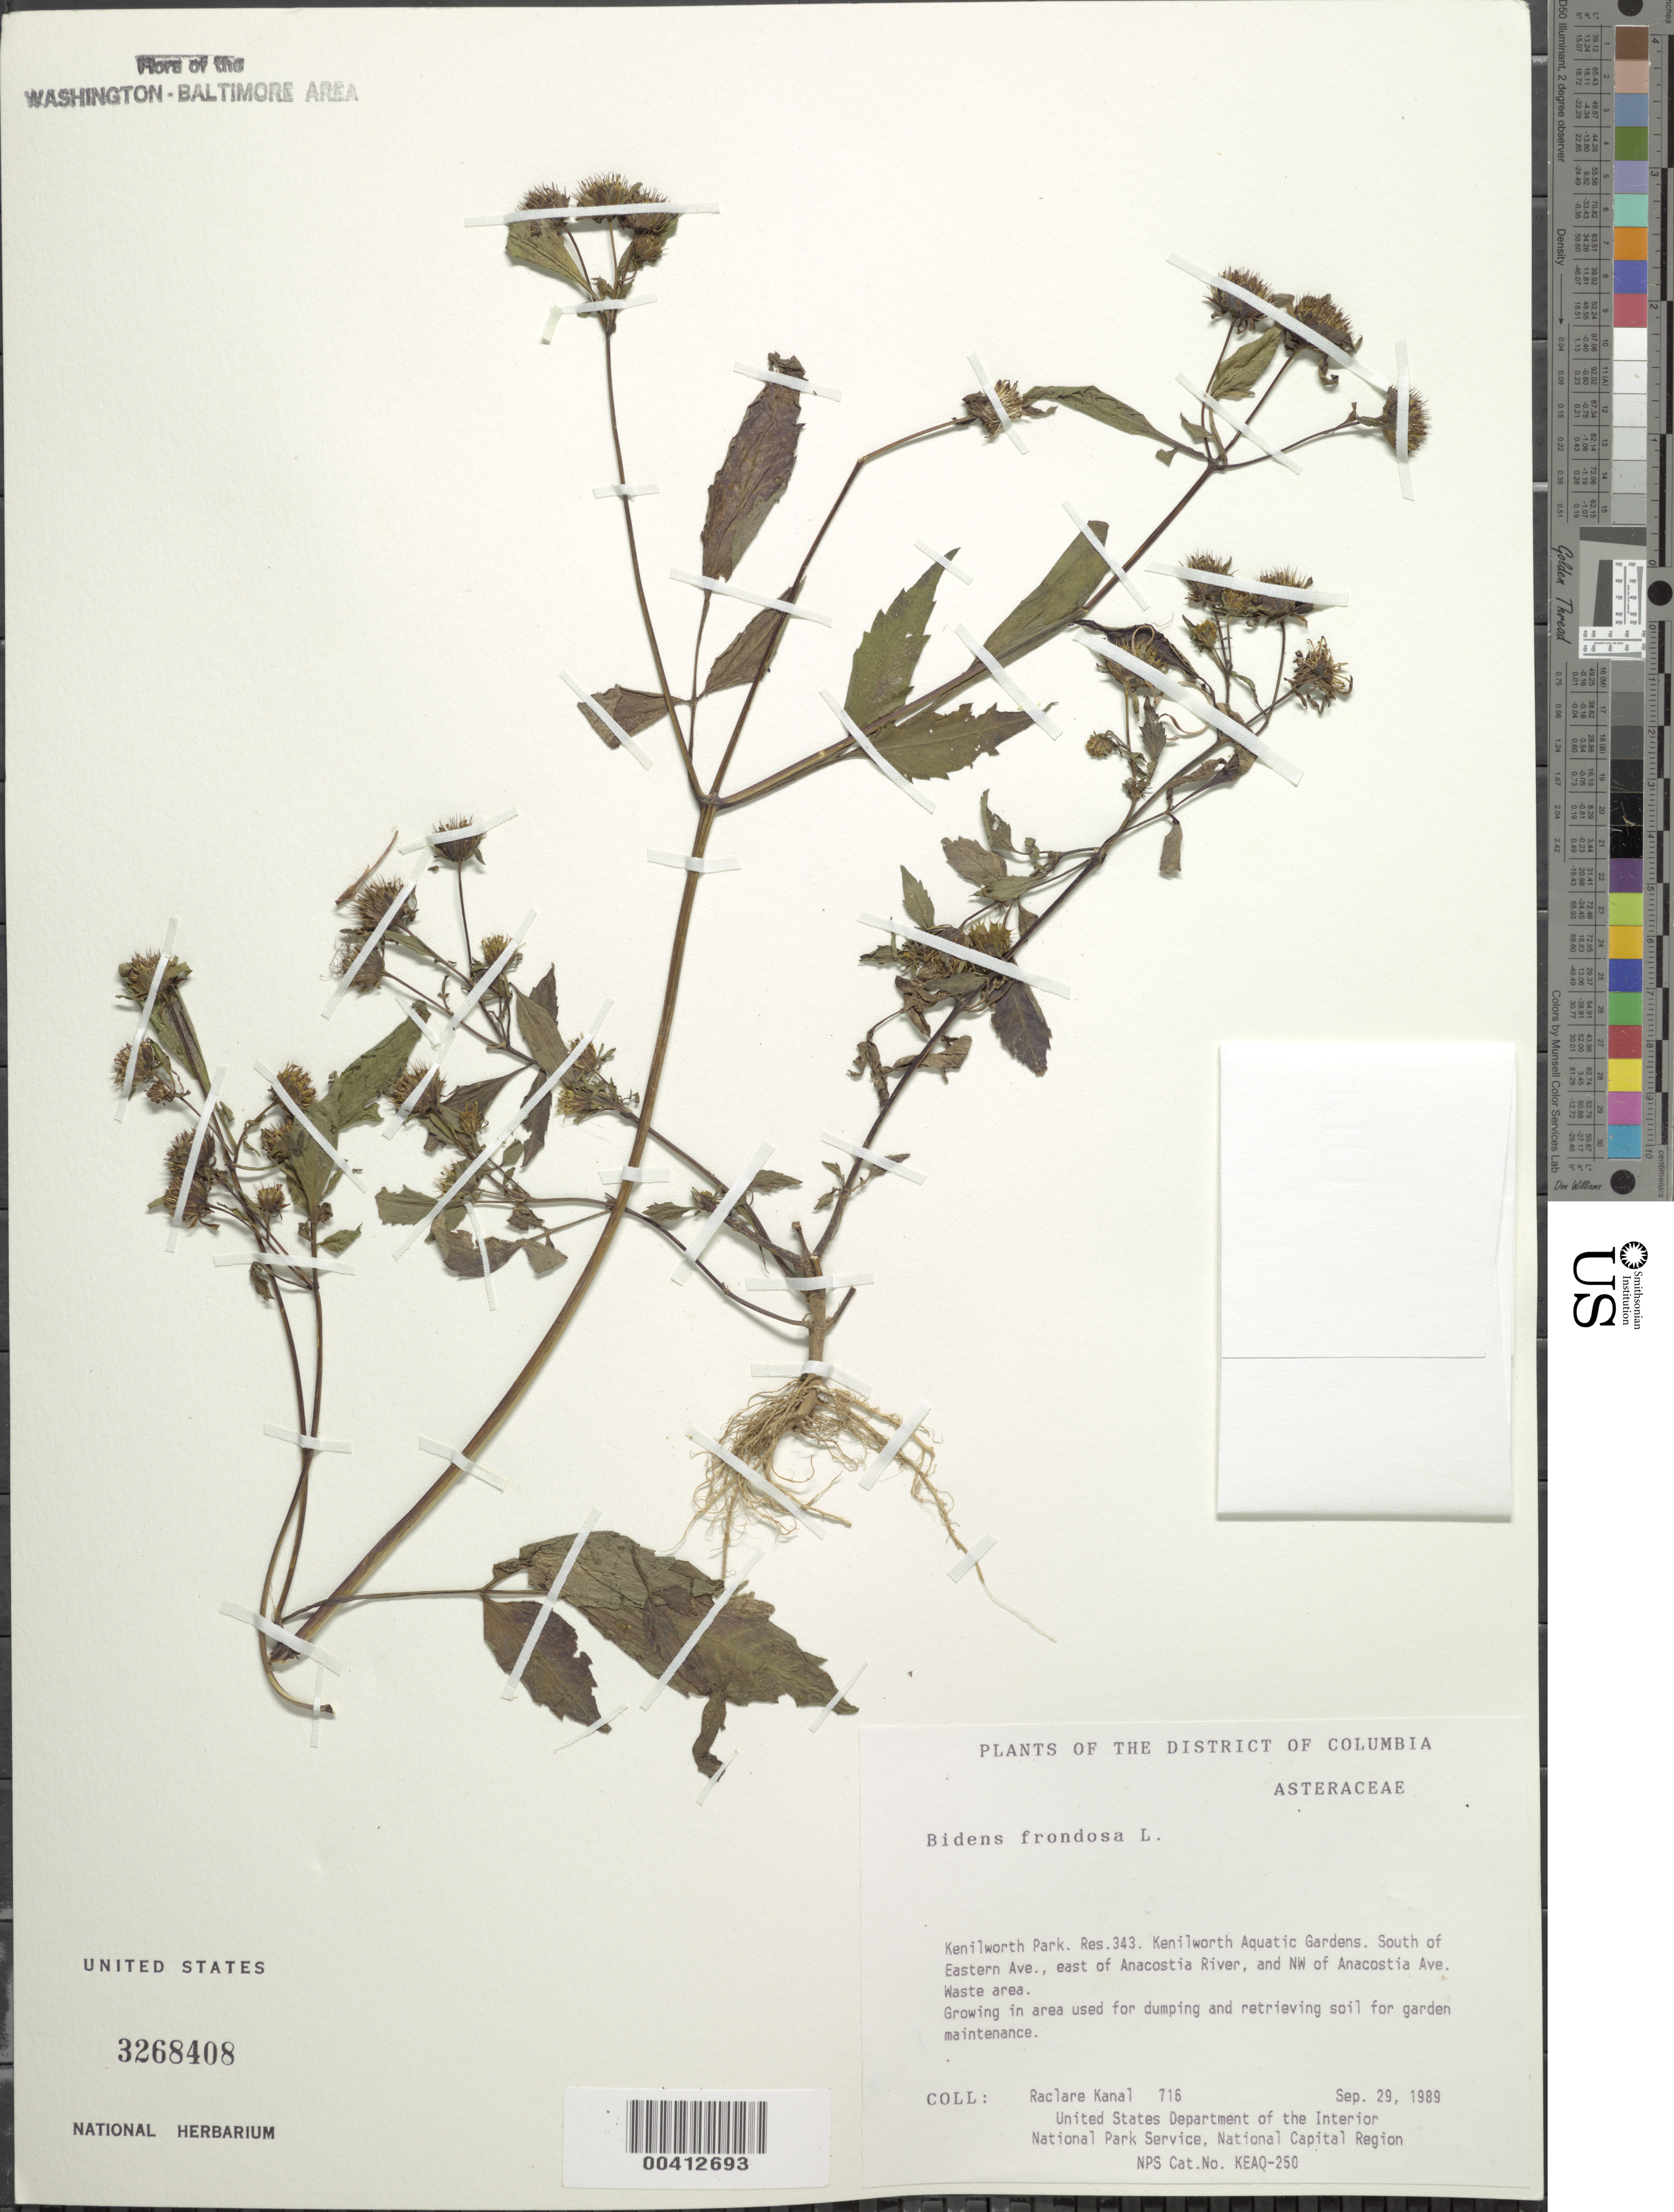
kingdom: Plantae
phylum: Tracheophyta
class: Magnoliopsida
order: Asterales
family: Asteraceae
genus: Bidens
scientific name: Bidens frondosa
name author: L.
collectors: R. Kanal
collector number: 716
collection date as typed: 29 Sep 1989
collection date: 1989-09-29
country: United States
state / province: District of Columbia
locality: Kenilworth Park, Res 343, SW of Eastern Ave, E of Anacostia River, NW of Anacostia Ave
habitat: Waste area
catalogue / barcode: US 3268408